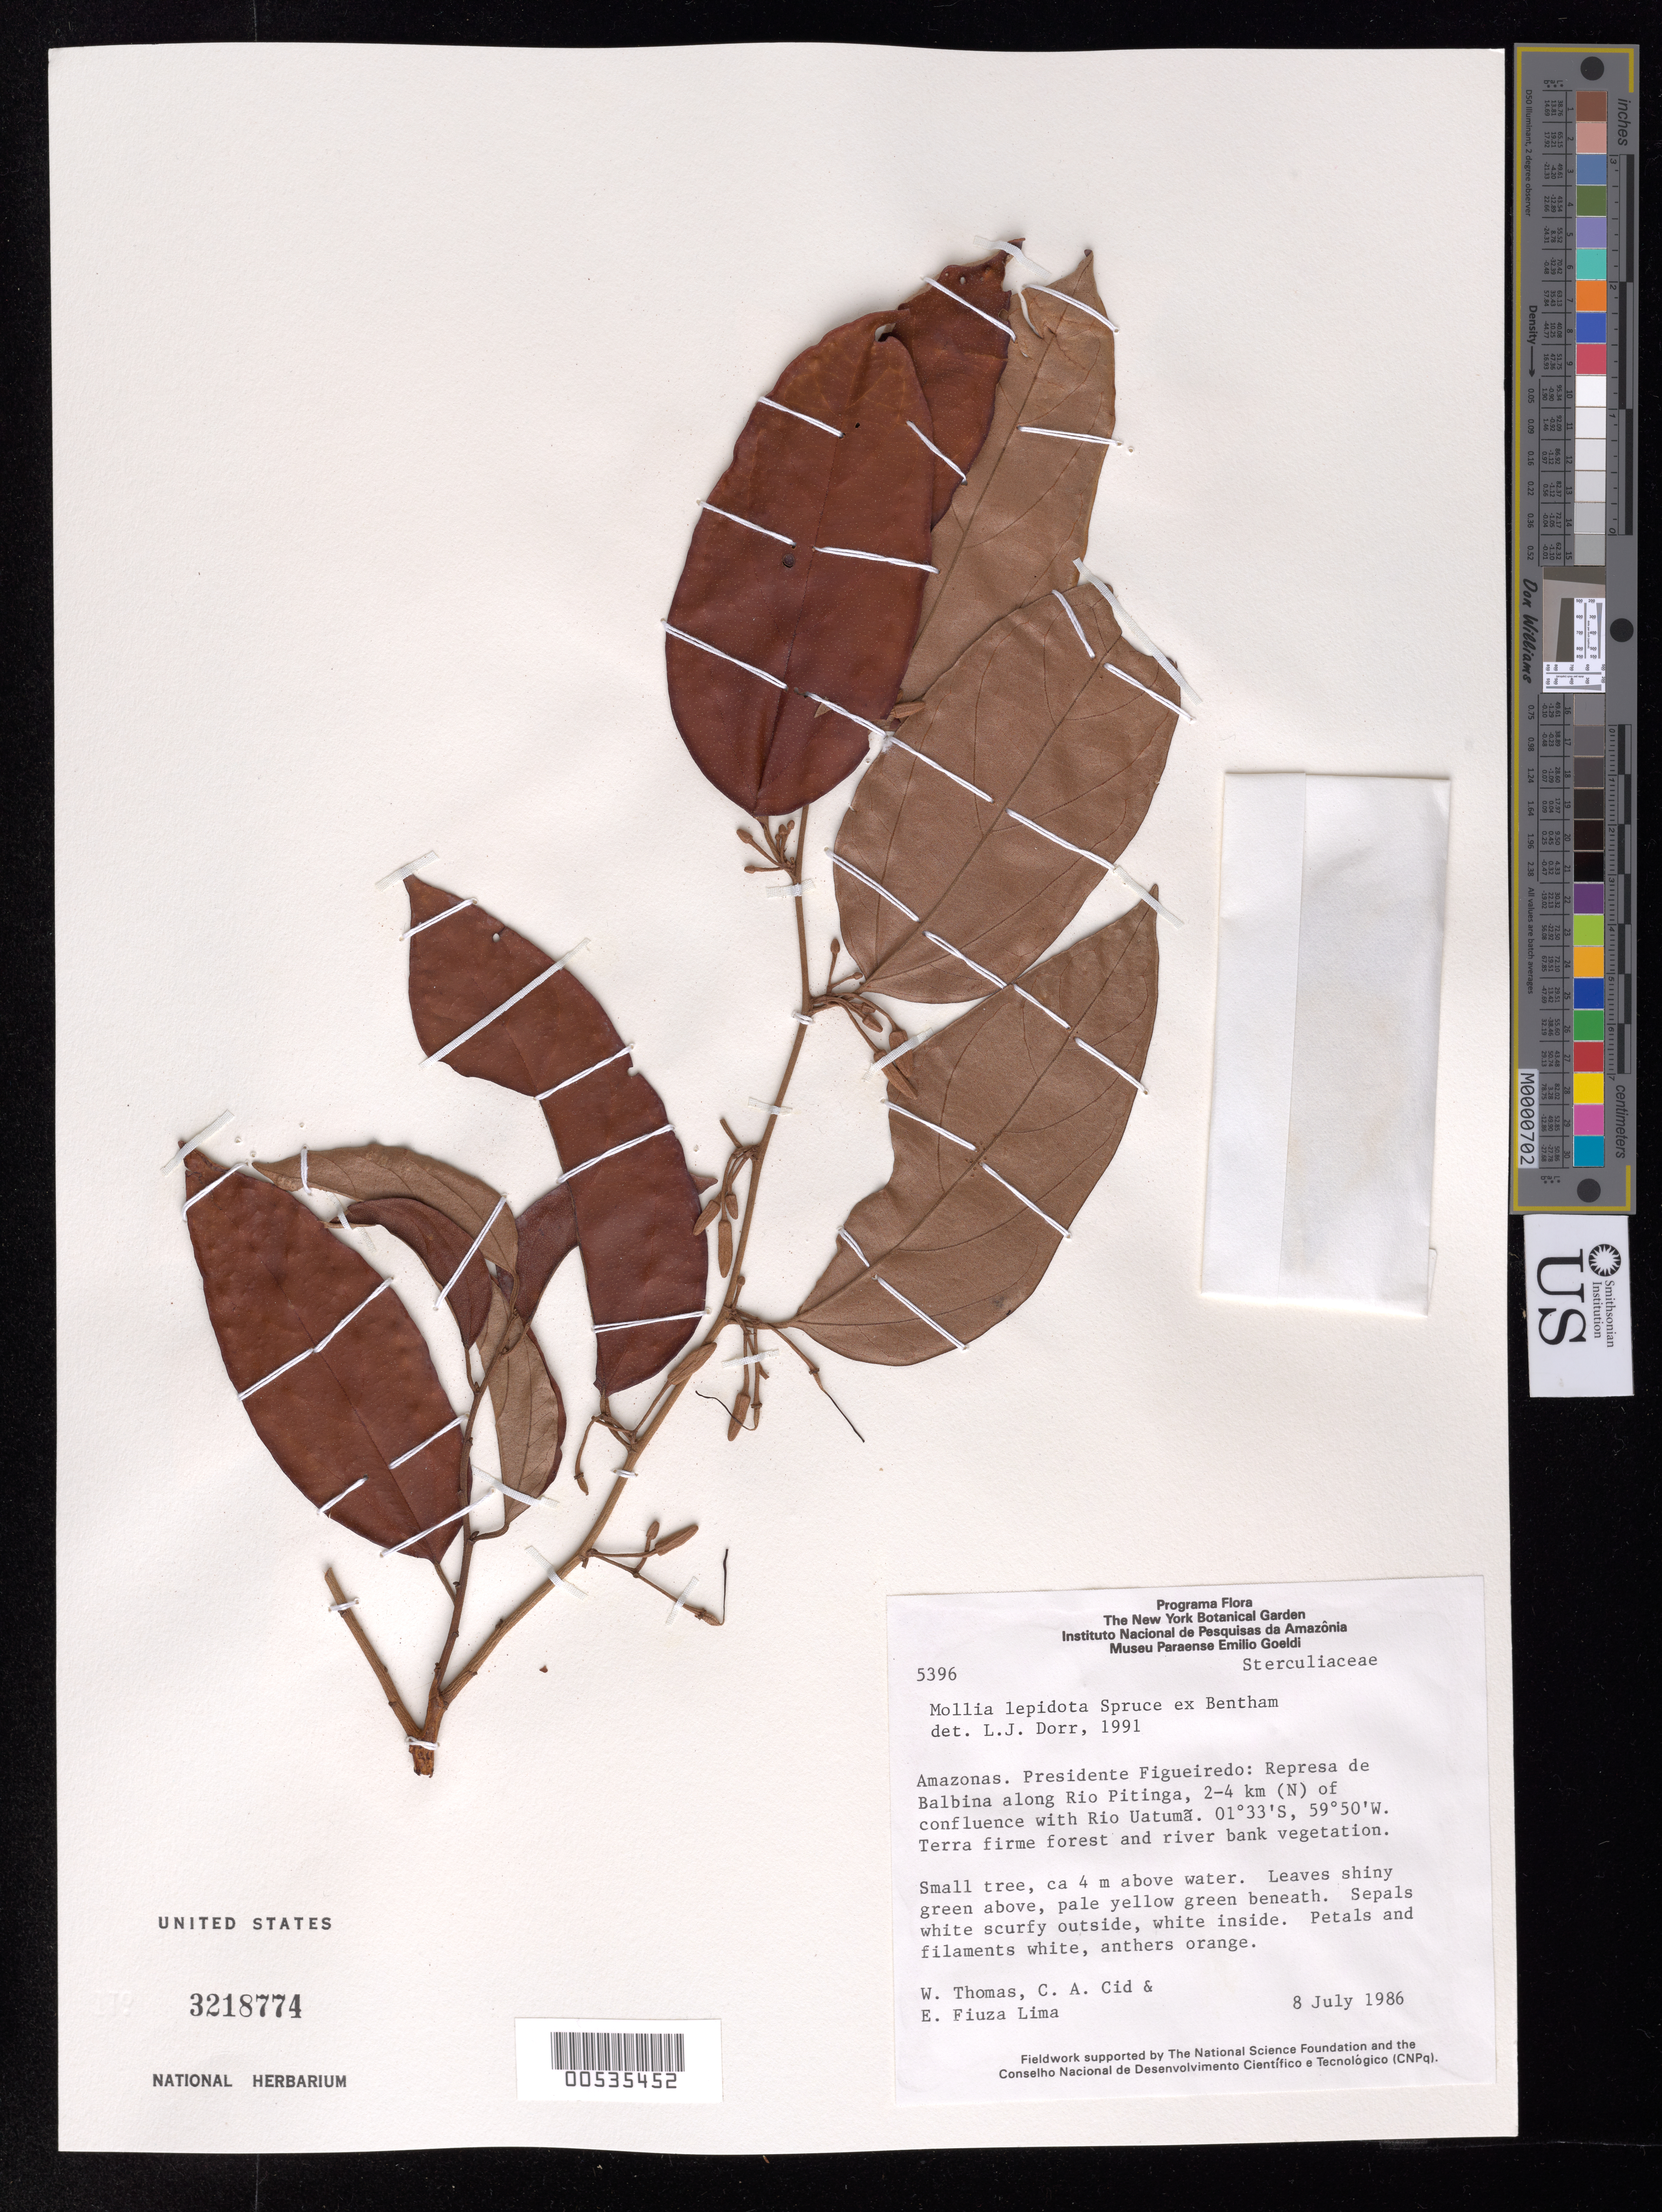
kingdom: Plantae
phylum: Tracheophyta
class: Magnoliopsida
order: Malvales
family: Malvaceae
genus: Mollia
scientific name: Mollia sphaerocarpa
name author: Gleason ex Record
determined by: Dorr, Laurence J., Curator (BOT), Smithsonian Institution - National Museum of Natural History (UNITED STATES)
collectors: W. Thomas, C. A. Cid Ferreira & E. F. Lima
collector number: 5396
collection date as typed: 08 Jul 1986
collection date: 1986-07-08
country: Brazil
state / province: Amazonas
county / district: Presidente Figueiredo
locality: Repressa de Balbina along Rio Pitinga, 2-4 km (N) of confluence with Rio Uatuma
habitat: Terra firme forest and river bank vegetation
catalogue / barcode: US 3218774